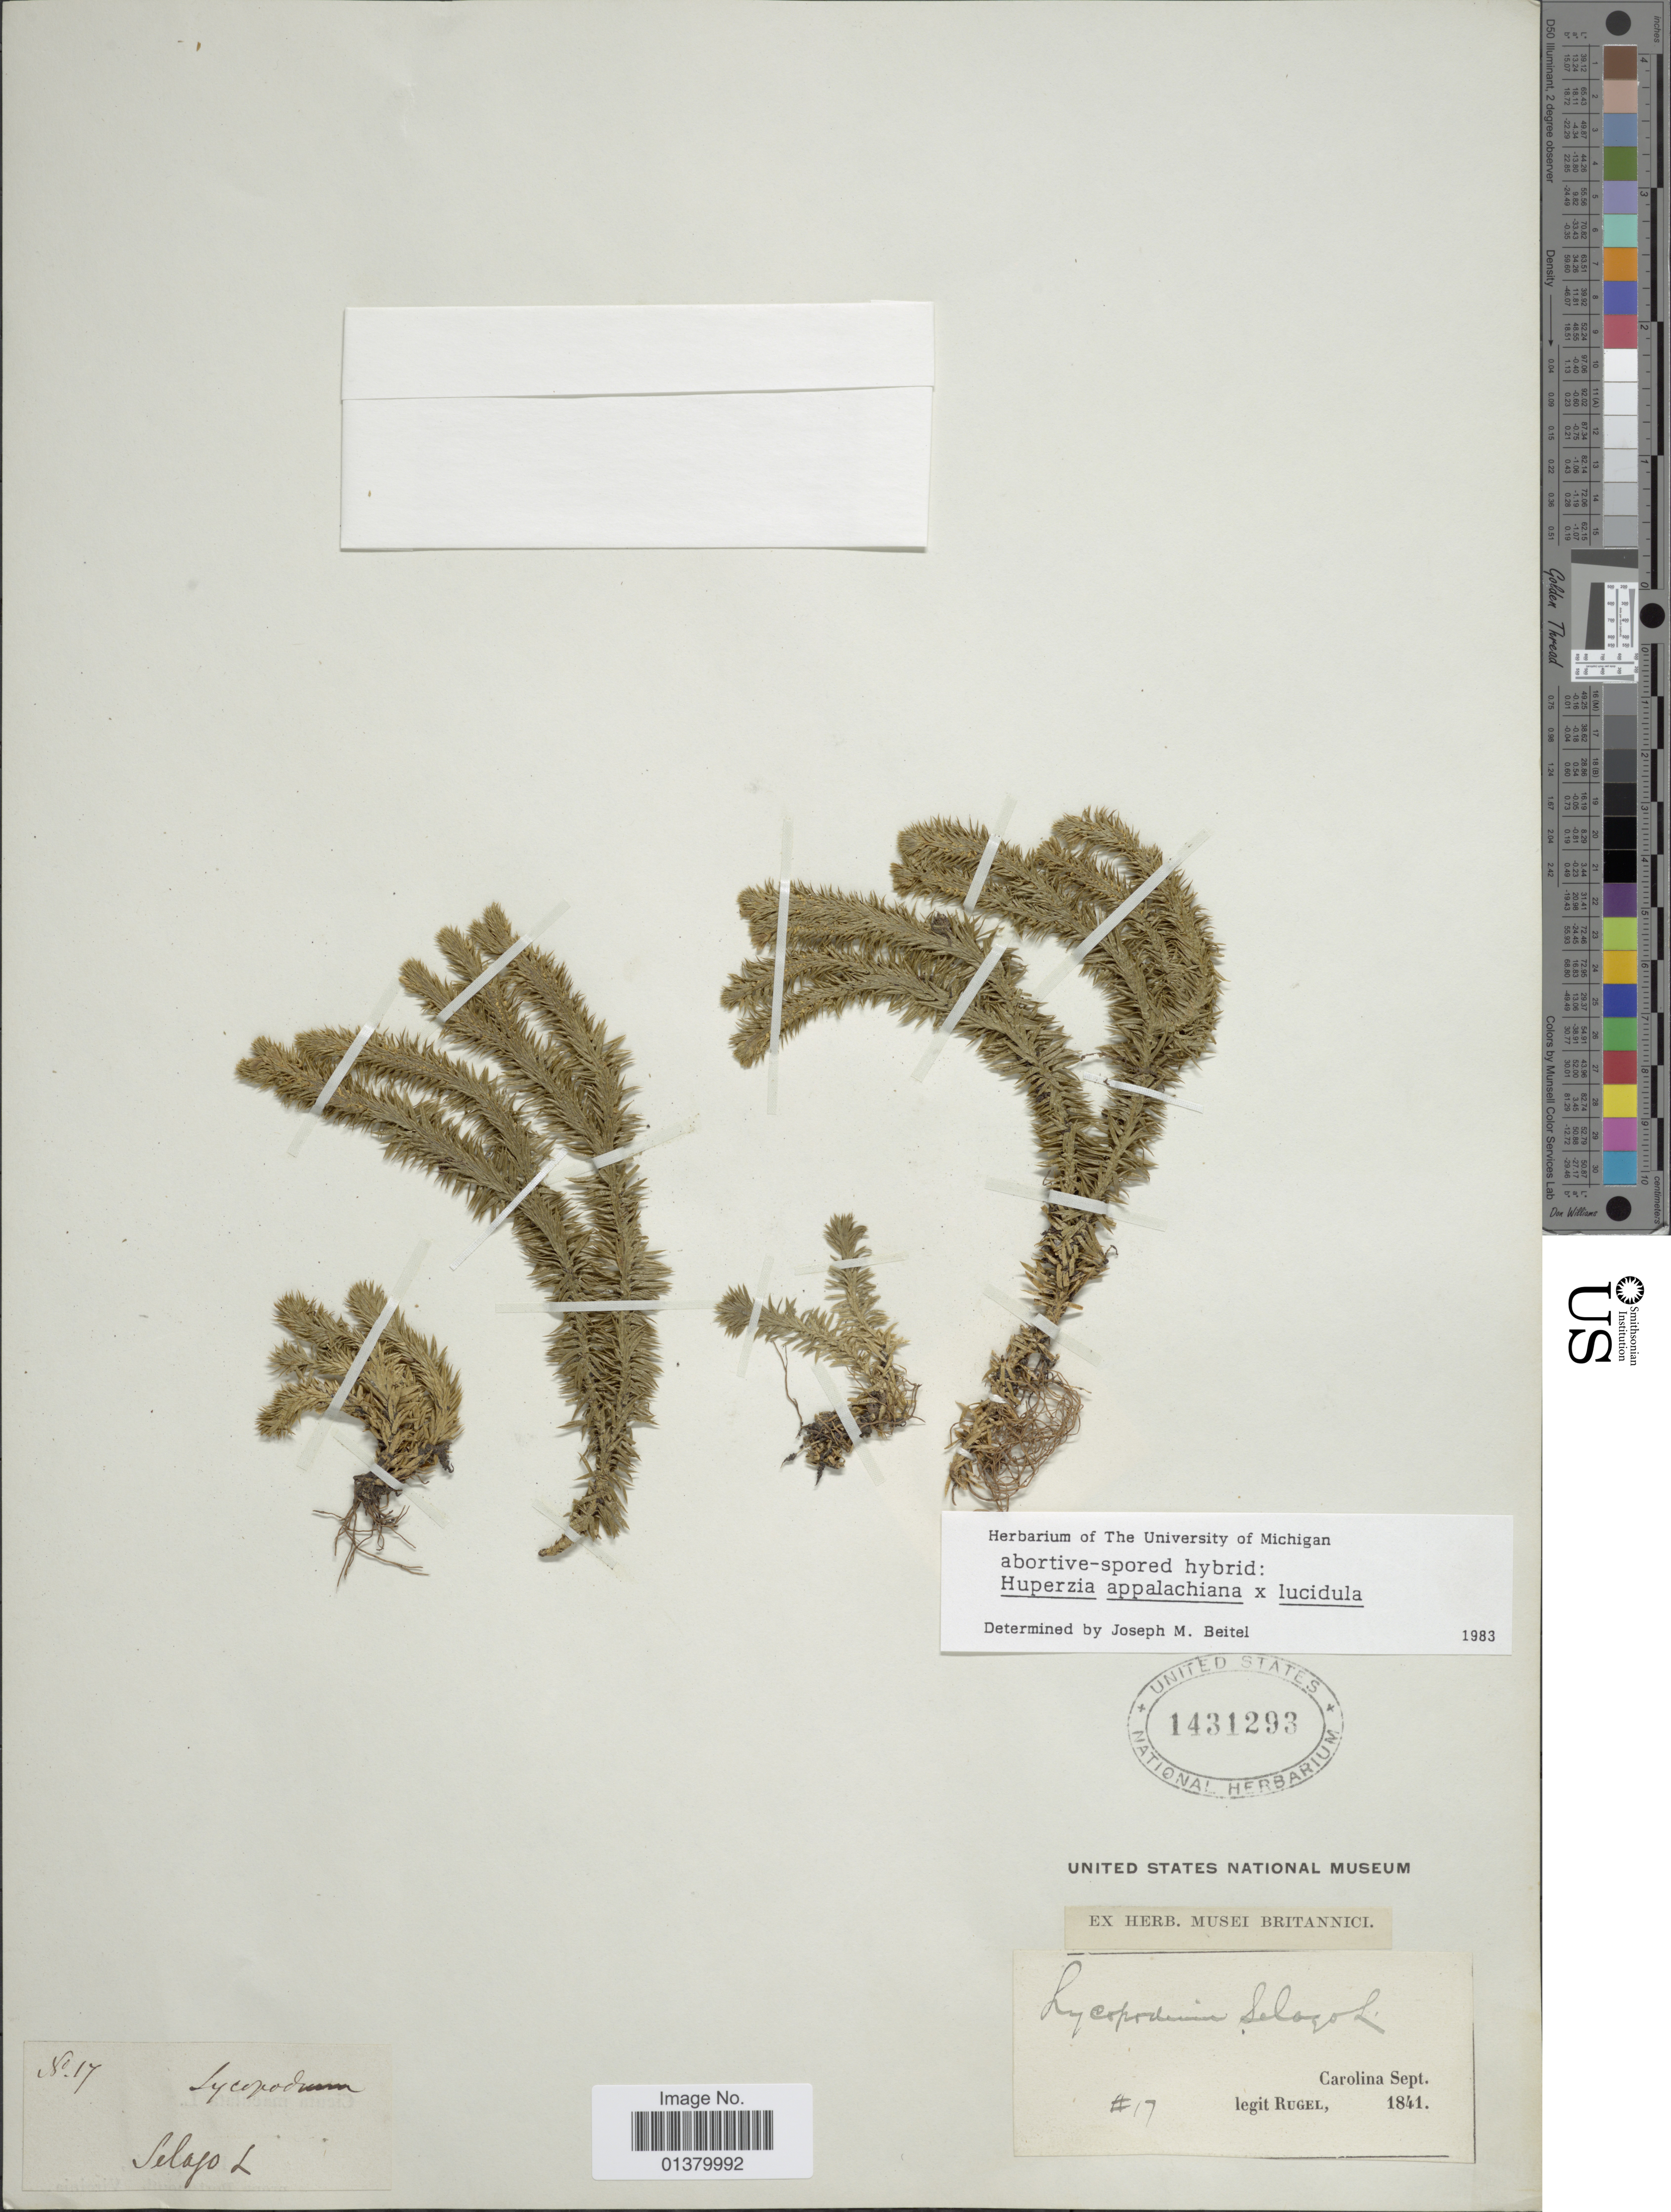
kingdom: Plantae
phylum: Tracheophyta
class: Lycopodiopsida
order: Lycopodiales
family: Lycopodiaceae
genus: Huperzia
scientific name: Huperzia appalachiana x H. lucidula (Michx.) Trevis.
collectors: Rugel, --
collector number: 17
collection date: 1841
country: United States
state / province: North Carolina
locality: Carolina Sept.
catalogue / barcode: US 1431293